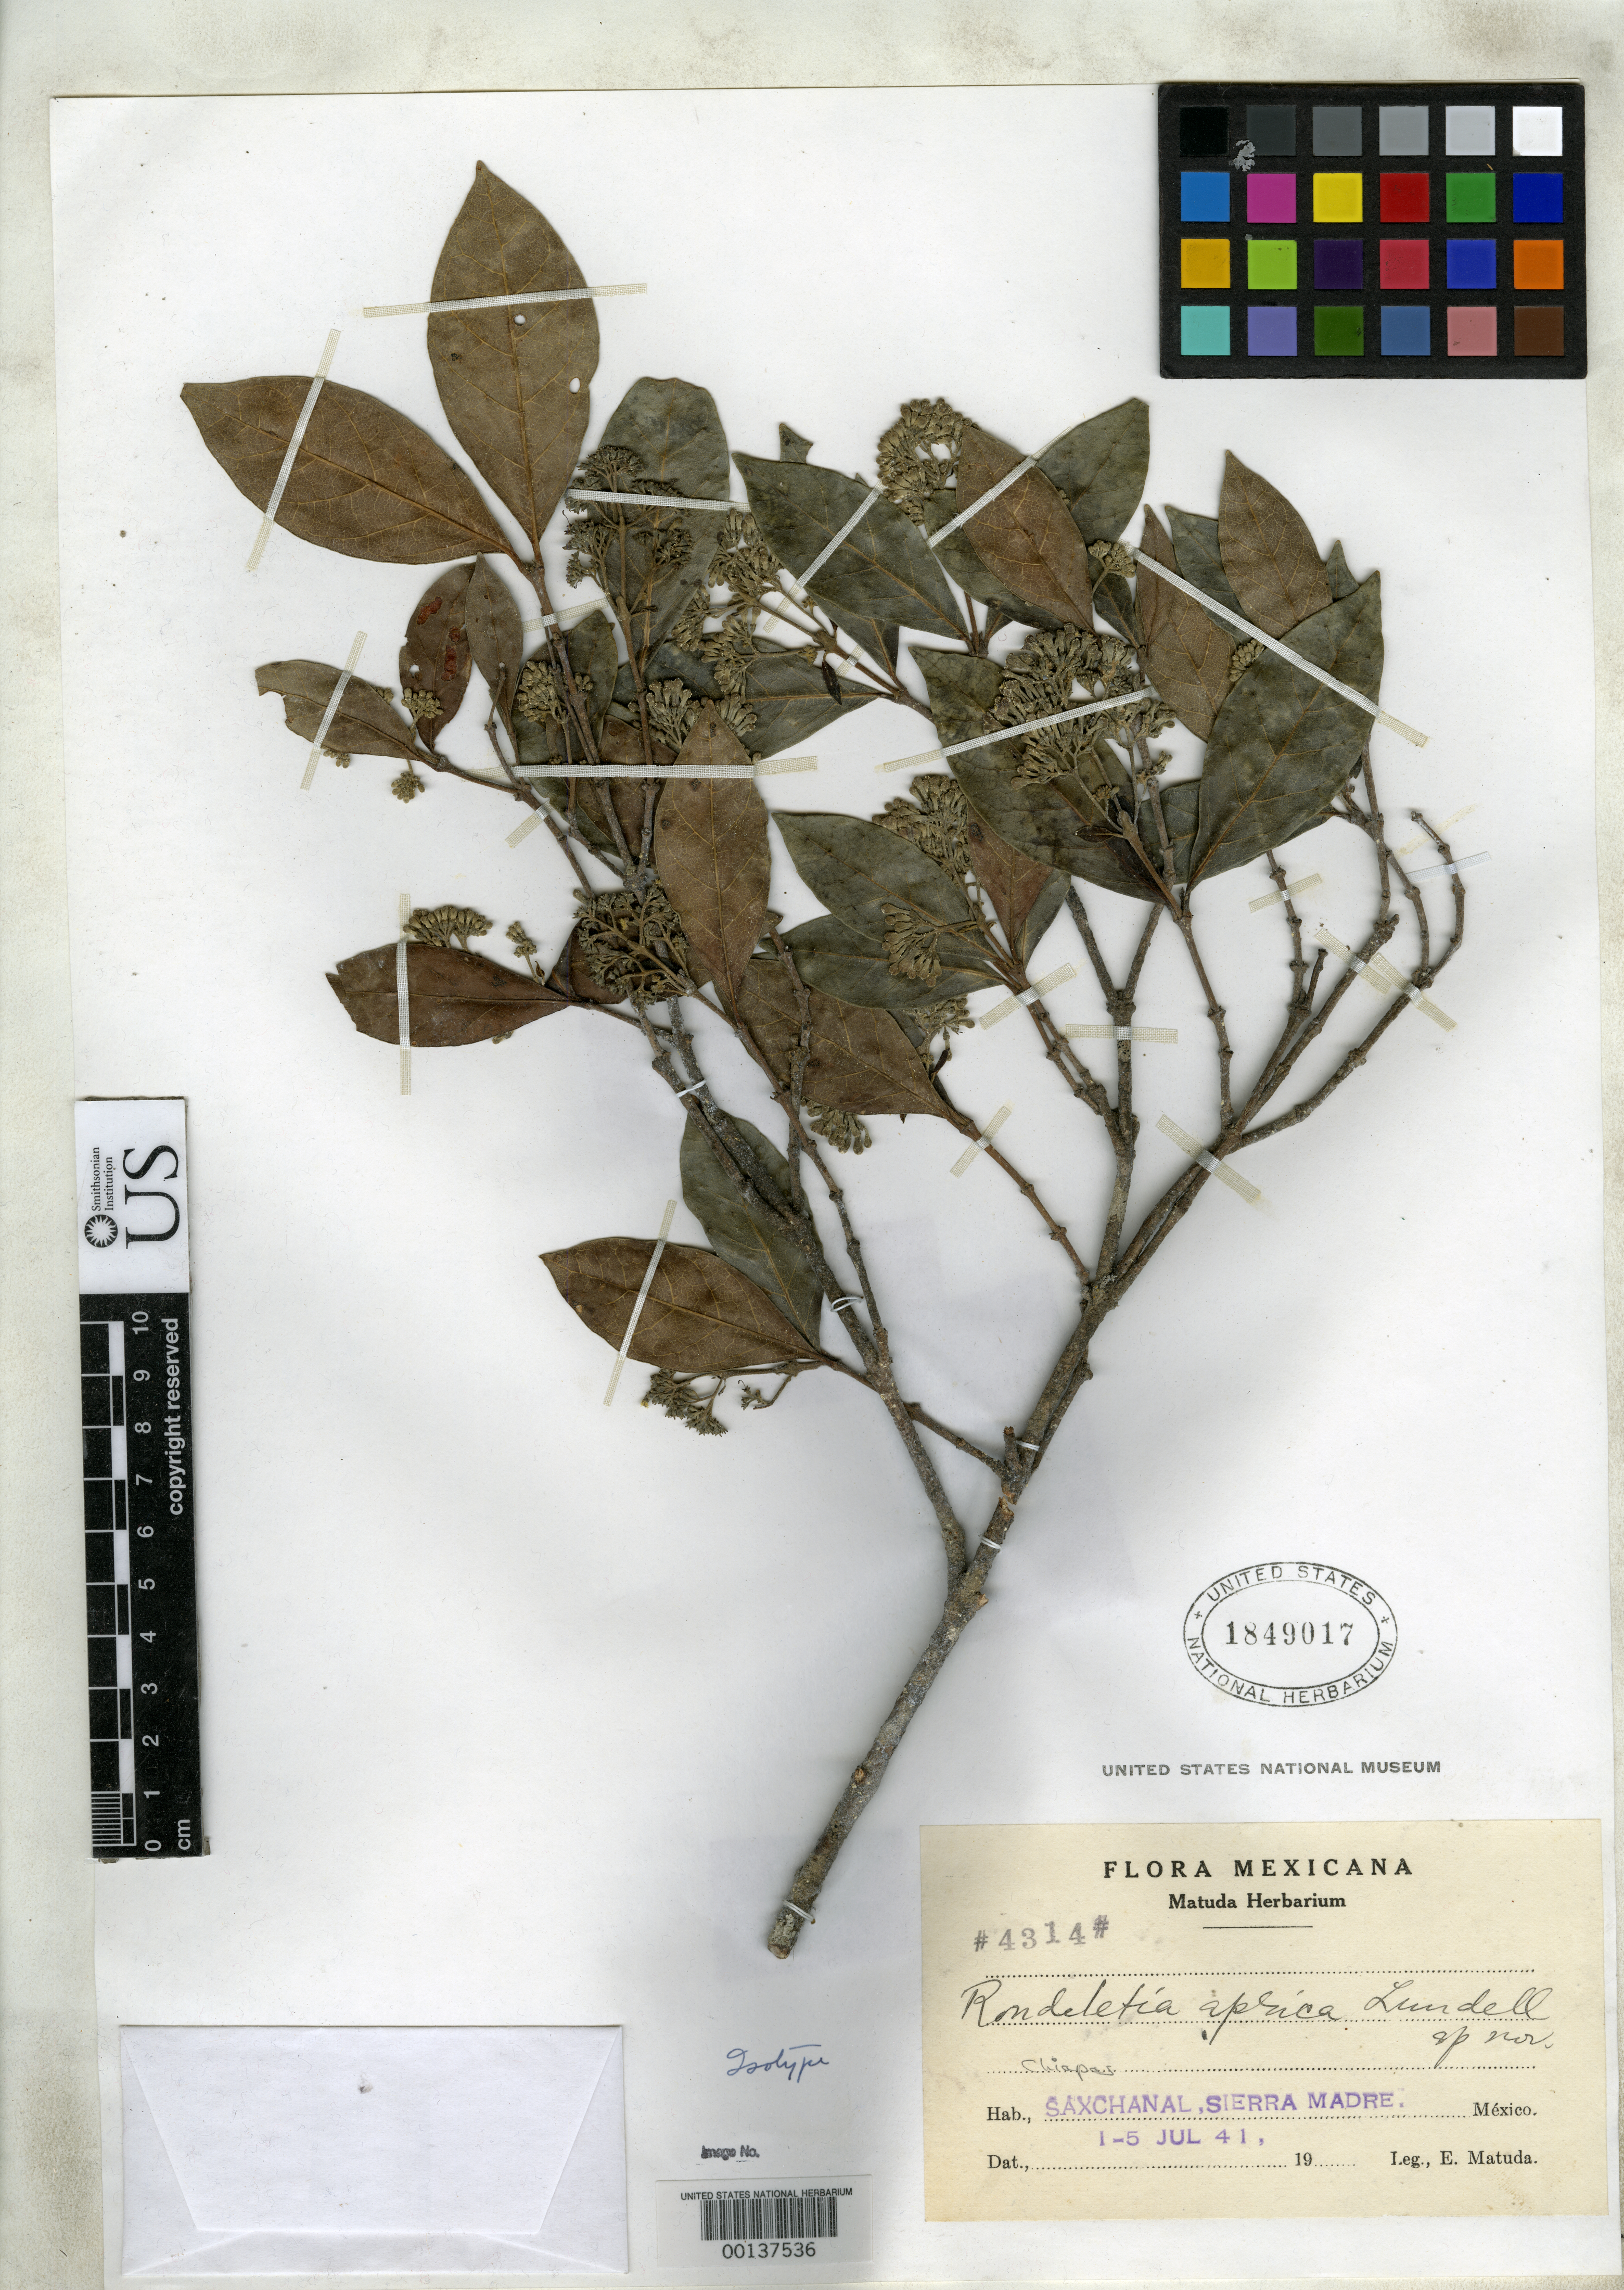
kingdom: Plantae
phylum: Tracheophyta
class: Magnoliopsida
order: Gentianales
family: Rubiaceae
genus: Rondeletia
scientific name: Rondeletia aprica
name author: Lundell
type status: Isotype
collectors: E. Matuda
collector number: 4314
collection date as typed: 01 Jul 1941 to 05 Jul 1941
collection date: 1941-07-01/1941-07-05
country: Mexico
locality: Saxchanal, Sierra Madre.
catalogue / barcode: US 1849017